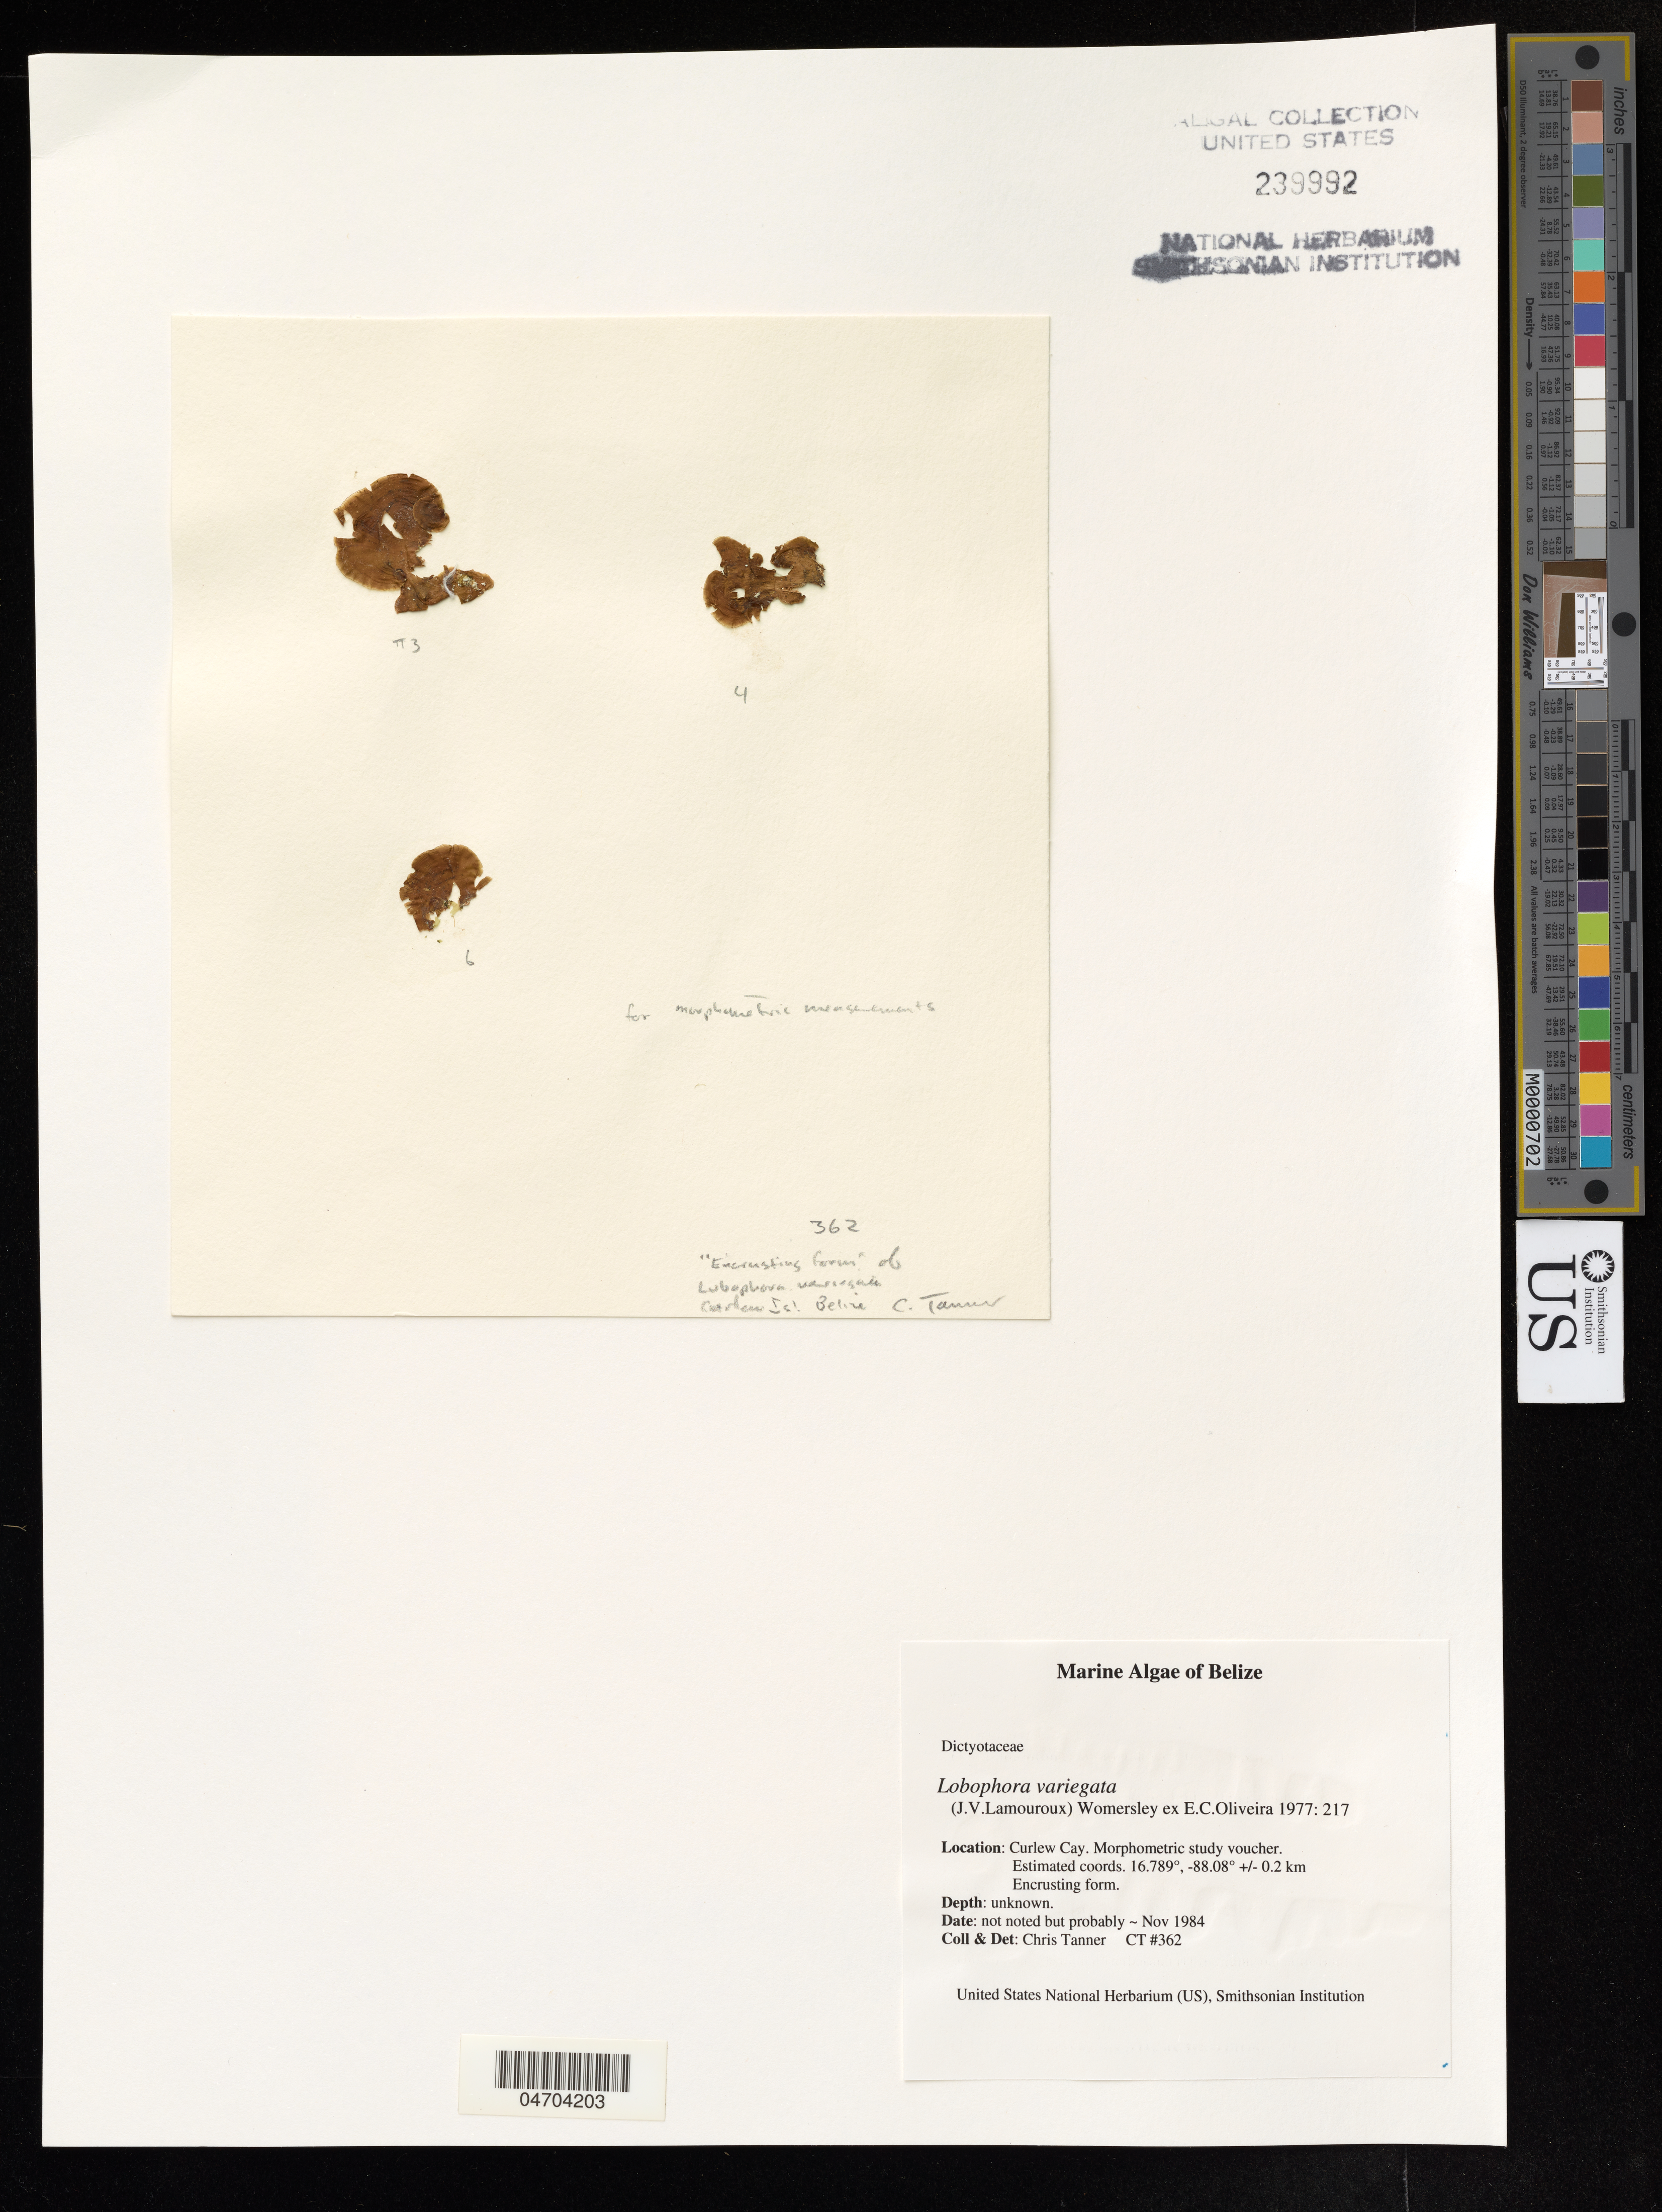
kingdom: Chromista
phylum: Ochrophyta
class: Phaeophyceae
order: Dictyotales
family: Dictyotaceae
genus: Lobophora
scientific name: Lobophora variegata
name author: (J.V.Lamouroux) Womersley & E.C. Oliveira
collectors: C. Tanner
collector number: CT 362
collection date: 1984-11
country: Belize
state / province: Belize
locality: Curlew Cay. Morphometric study voucher.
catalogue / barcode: US 239992